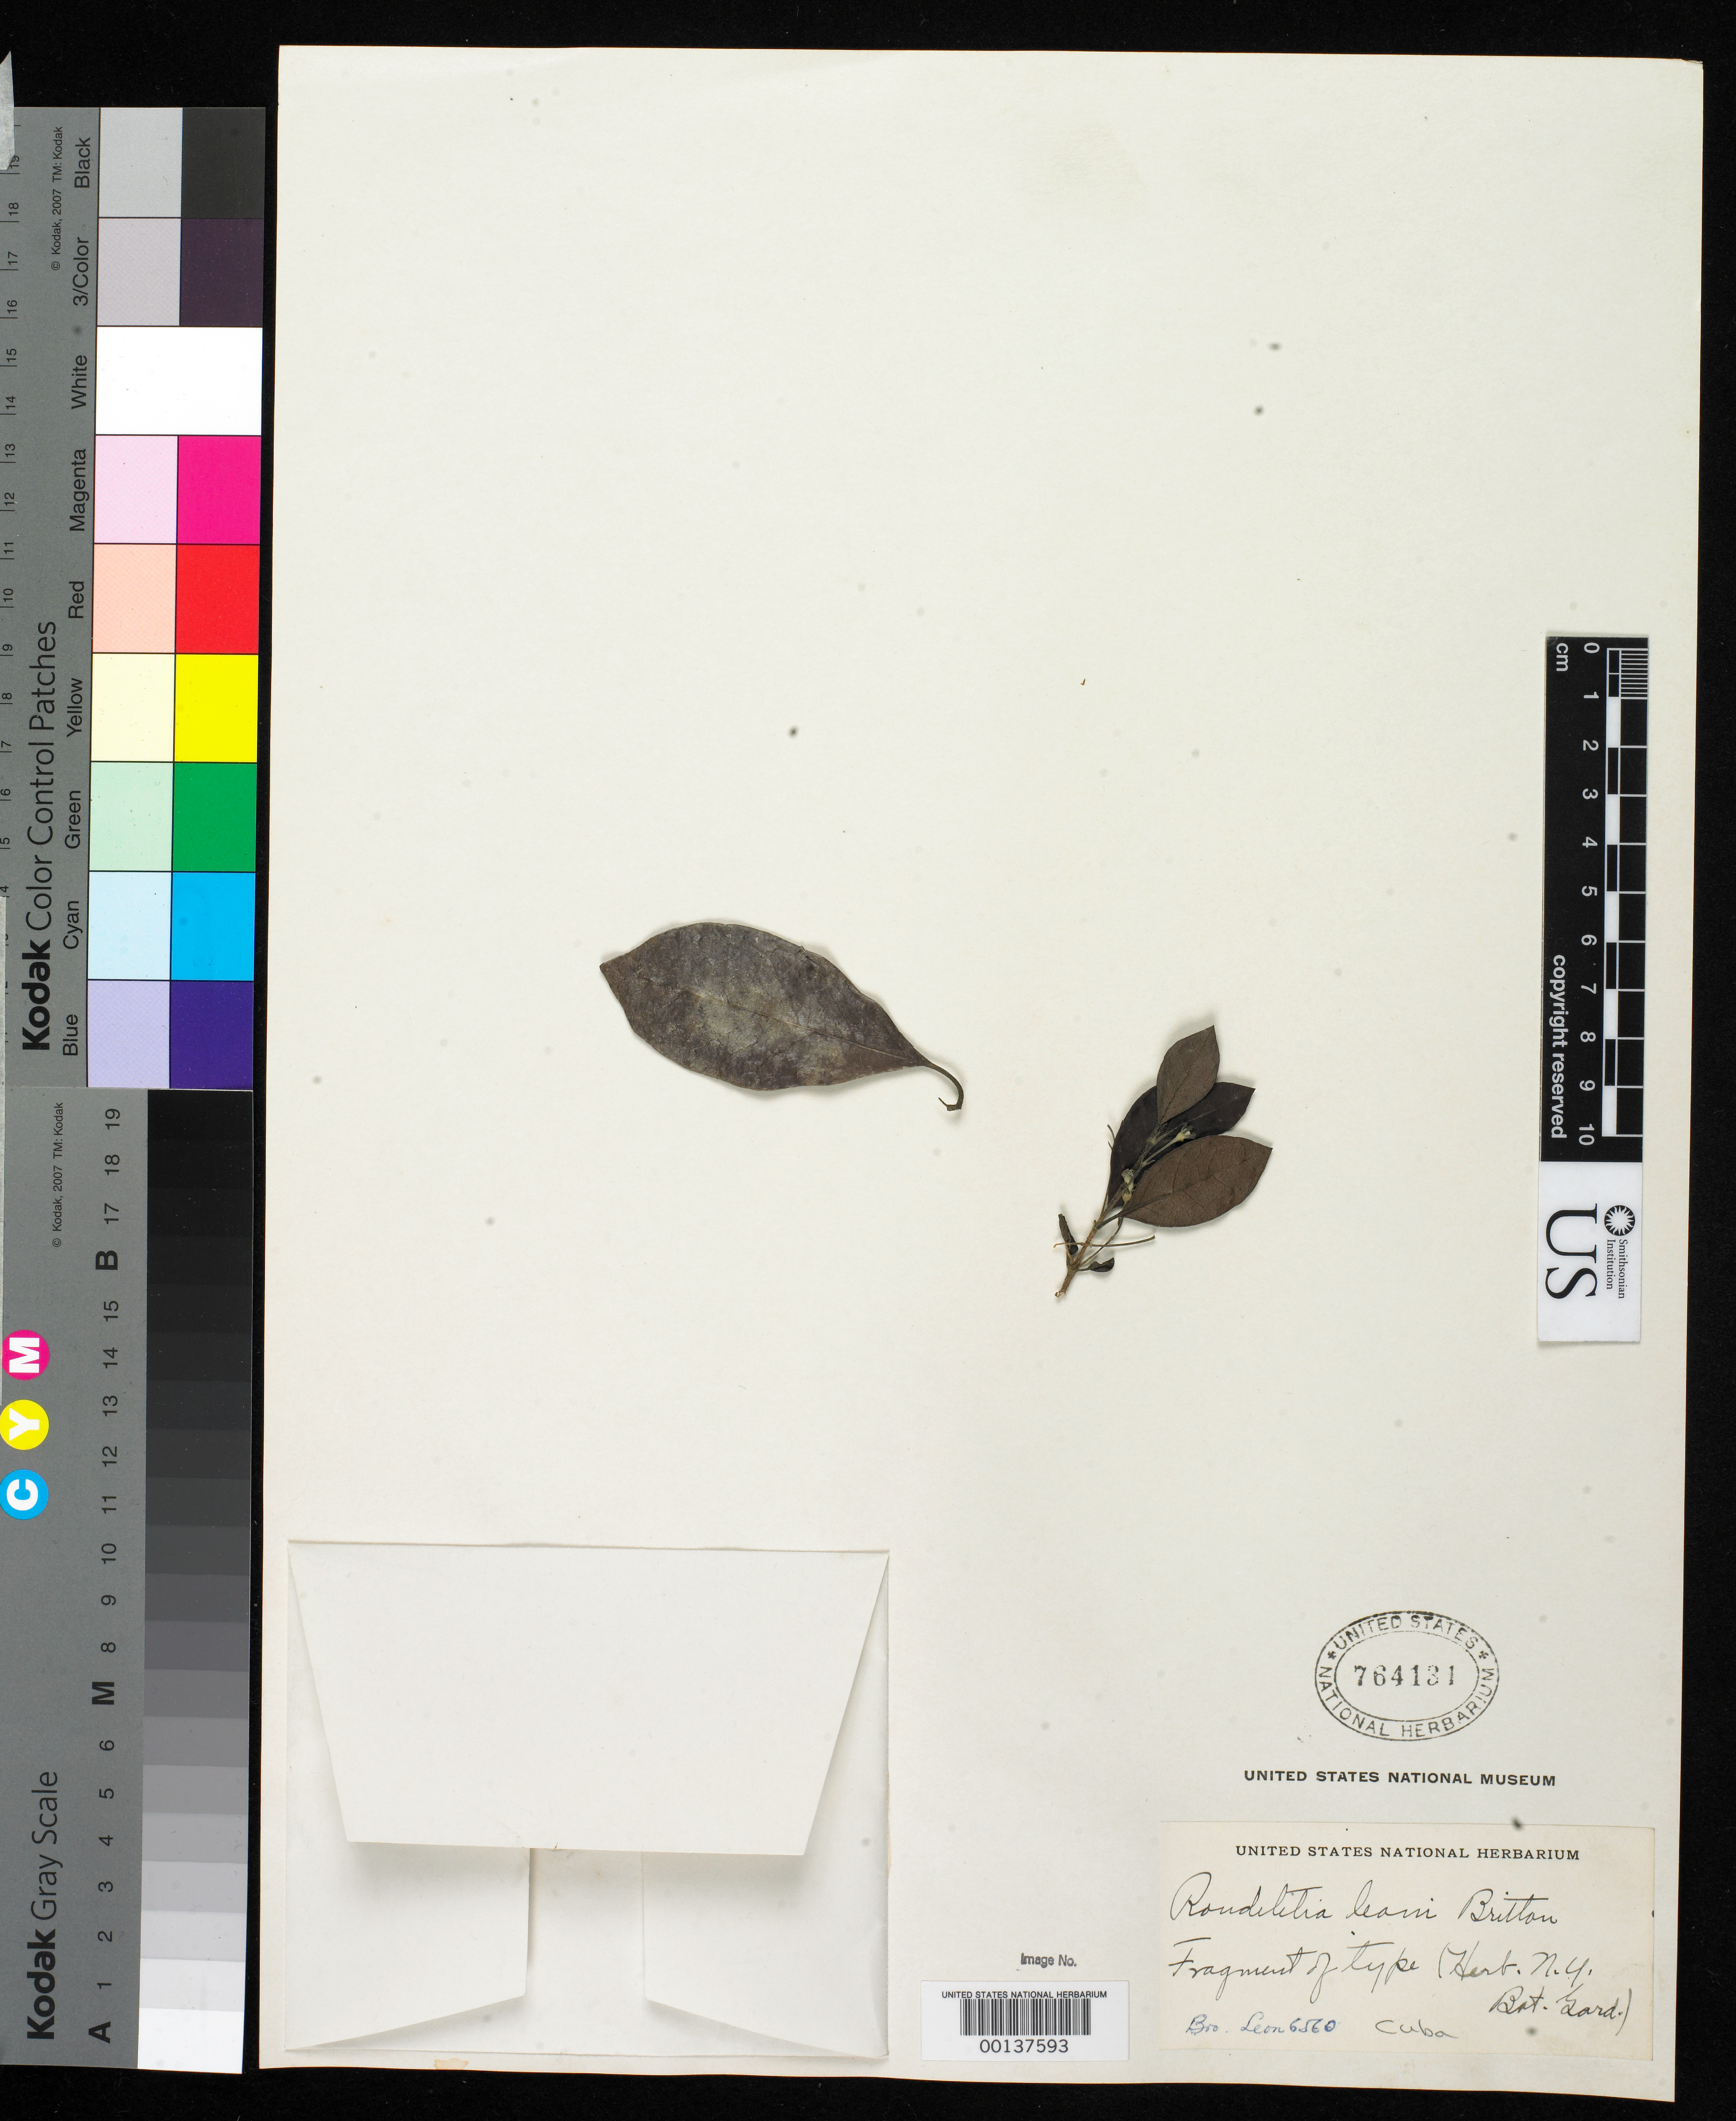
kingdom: Plantae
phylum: Tracheophyta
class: Magnoliopsida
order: Gentianales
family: Rubiaceae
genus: Rondeletia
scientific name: Rondeletia leoni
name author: Britton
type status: Type Fragment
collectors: Bro. León & A. Clément Téteau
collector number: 6560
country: Cuba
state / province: Las Villas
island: Greater Antilles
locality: Santa Clara, Sancti Spiritus Mts., Sierra del Caballete.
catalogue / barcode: US 764131